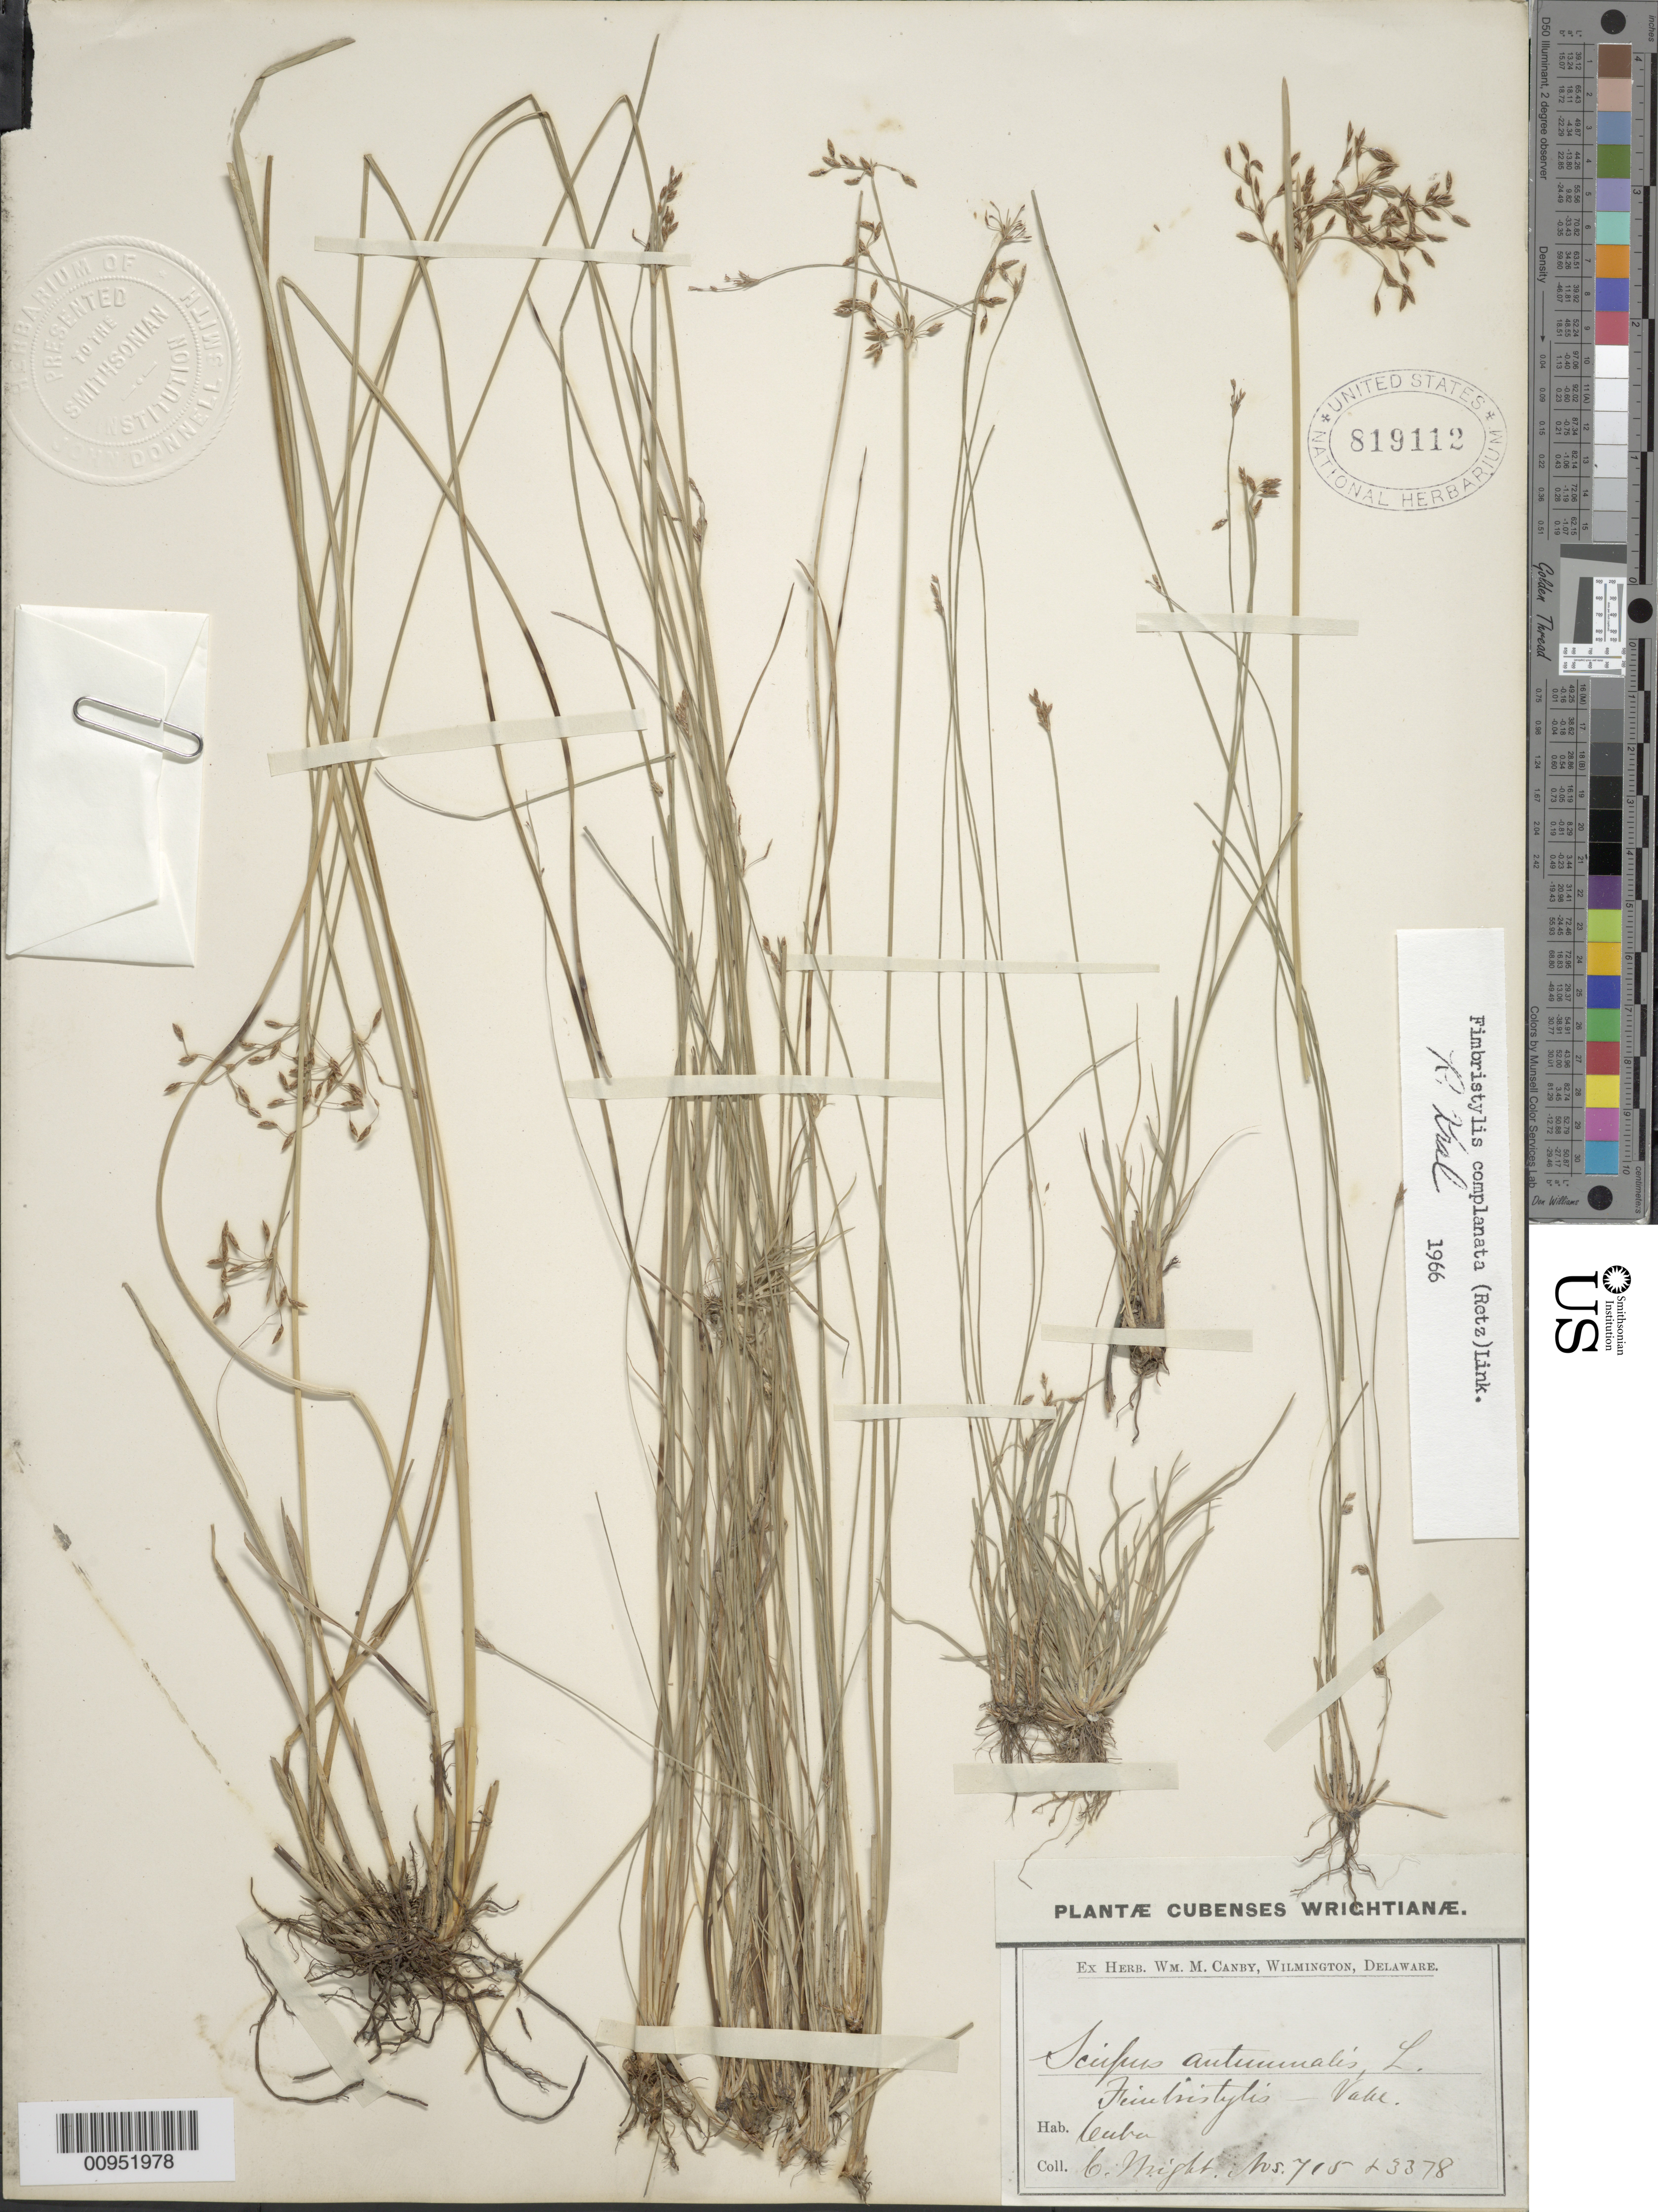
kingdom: Plantae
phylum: Tracheophyta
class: Liliopsida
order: Poales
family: Cyperaceae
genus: Fimbristylis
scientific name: Fimbristylis complanata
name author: (Retz.) Link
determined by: Kral, Robert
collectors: C. Wright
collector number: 715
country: Cuba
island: Cuba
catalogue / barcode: US 819112